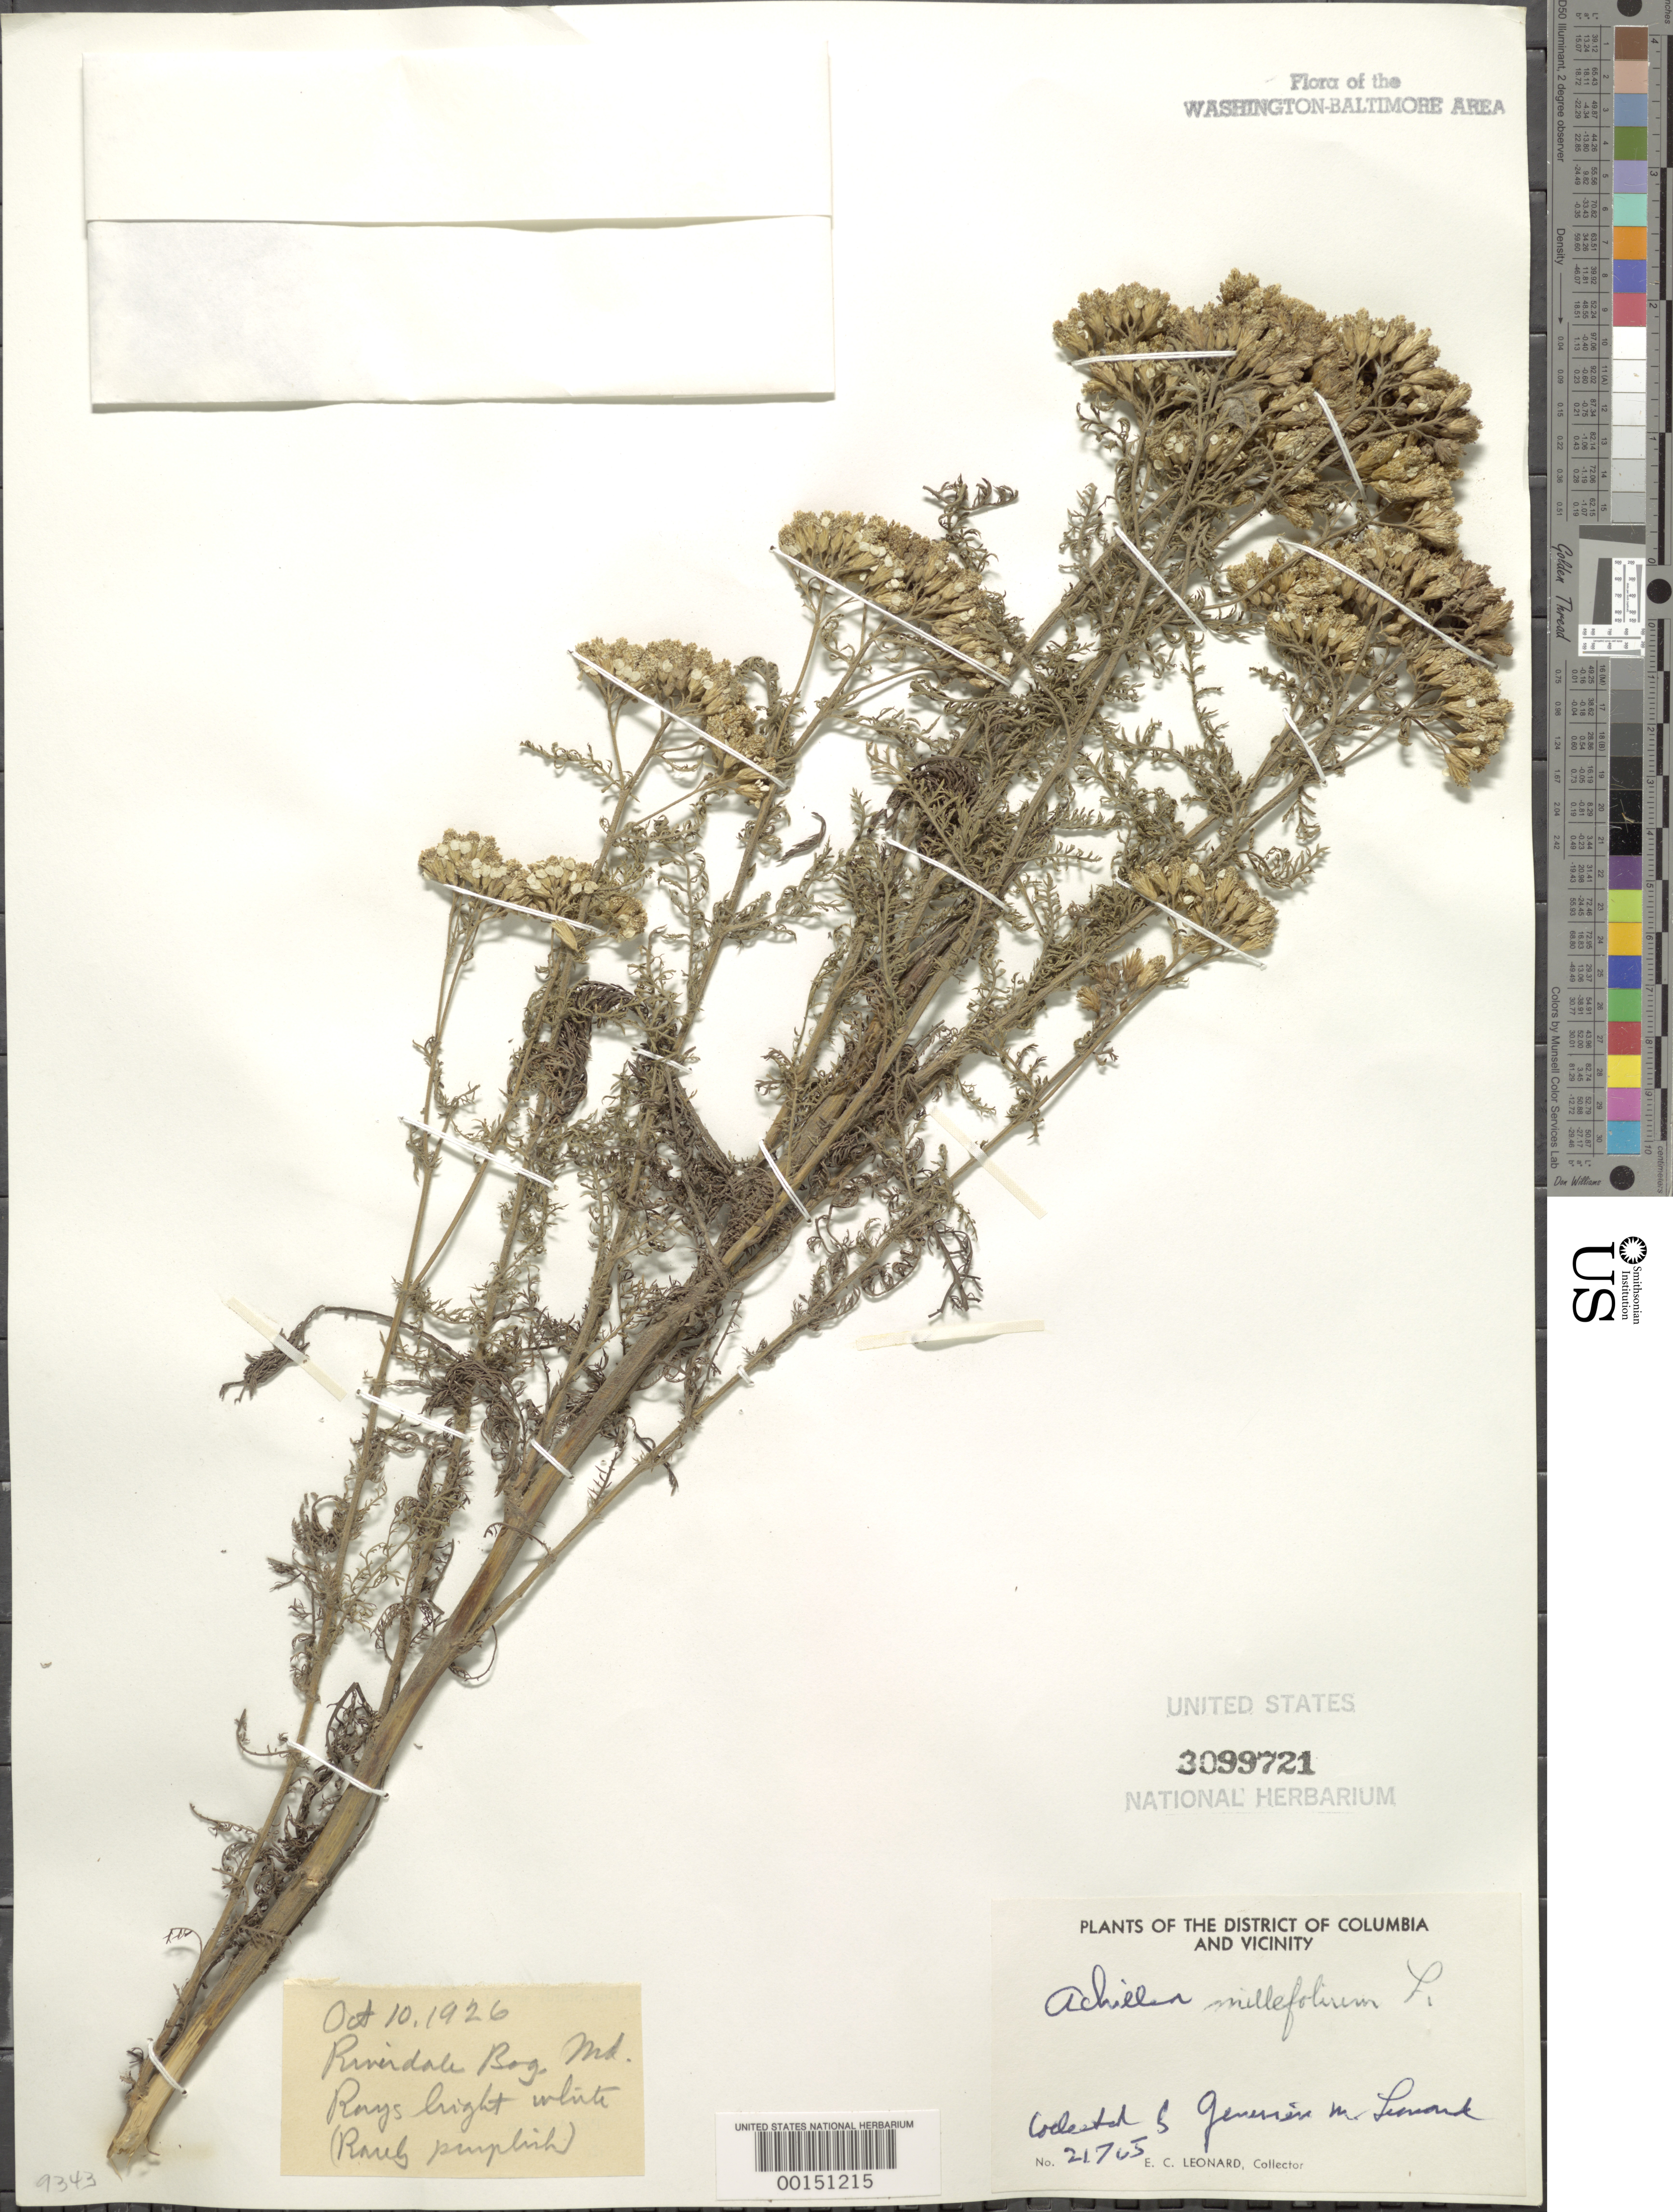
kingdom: Plantae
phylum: Tracheophyta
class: Magnoliopsida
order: Asterales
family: Asteraceae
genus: Achillea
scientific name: Achillea millefolium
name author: L.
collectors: G. M. Leonard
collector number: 21765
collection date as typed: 10 Oct 1926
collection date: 1926-10-10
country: United States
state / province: Maryland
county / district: Prince George's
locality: Riverdale Bog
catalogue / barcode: US 3099721